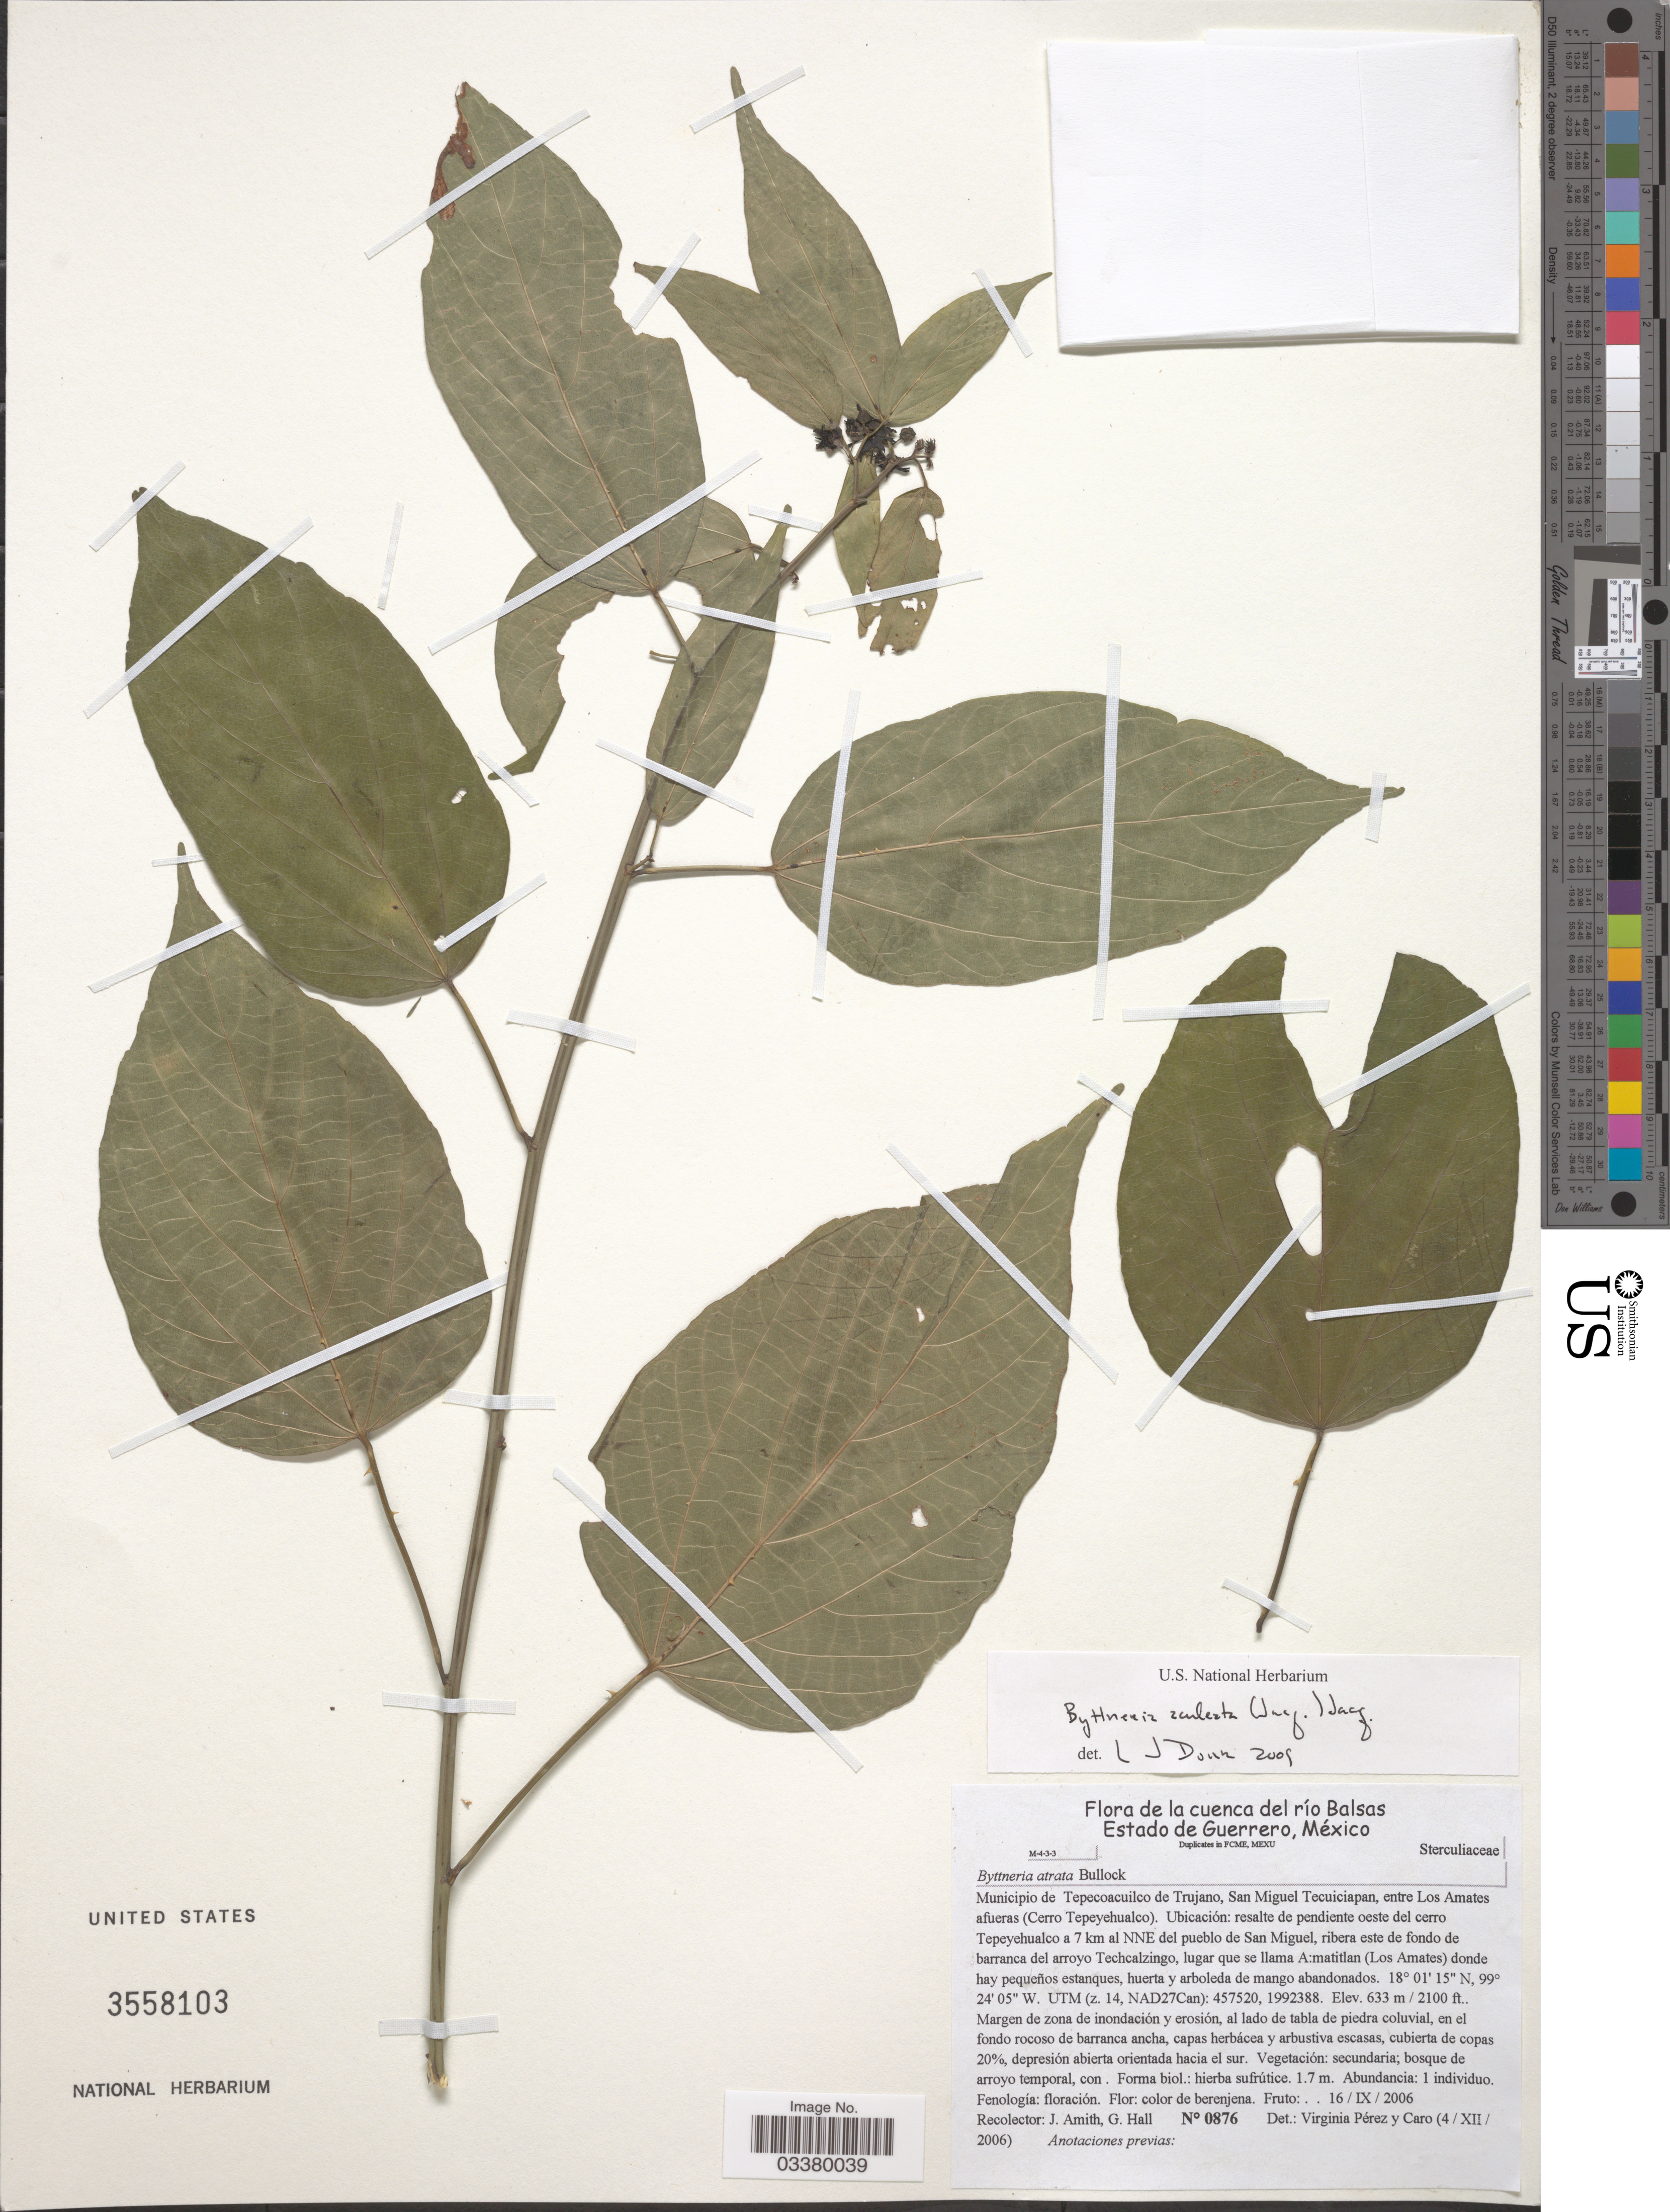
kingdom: Plantae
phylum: Tracheophyta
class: Magnoliopsida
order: Malvales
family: Malvaceae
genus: Byttneria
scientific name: Byttneria aculeata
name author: (Jacq.) Jacq.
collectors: J. D. Amith & G. Hall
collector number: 0876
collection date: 2006-09-16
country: Mexico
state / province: Guerrero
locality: Cuenca del río Balsas. Municipio de Tepecoacuilo de Trujano, San Miguel Tecuiciapan, entre Los Amates afueras (Cerro Tepeyehualco). Ubicación: resalte de pendiente oeste del cerro Tepeyehualco a 7 km al NNE del pueblo de San Miguel, ribera este de fondo de barranca del arroyo Techcalzingo, lugar que se llana A:matitlan (Los Amates) donde hay pequeños estanques.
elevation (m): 633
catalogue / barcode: US 3558103